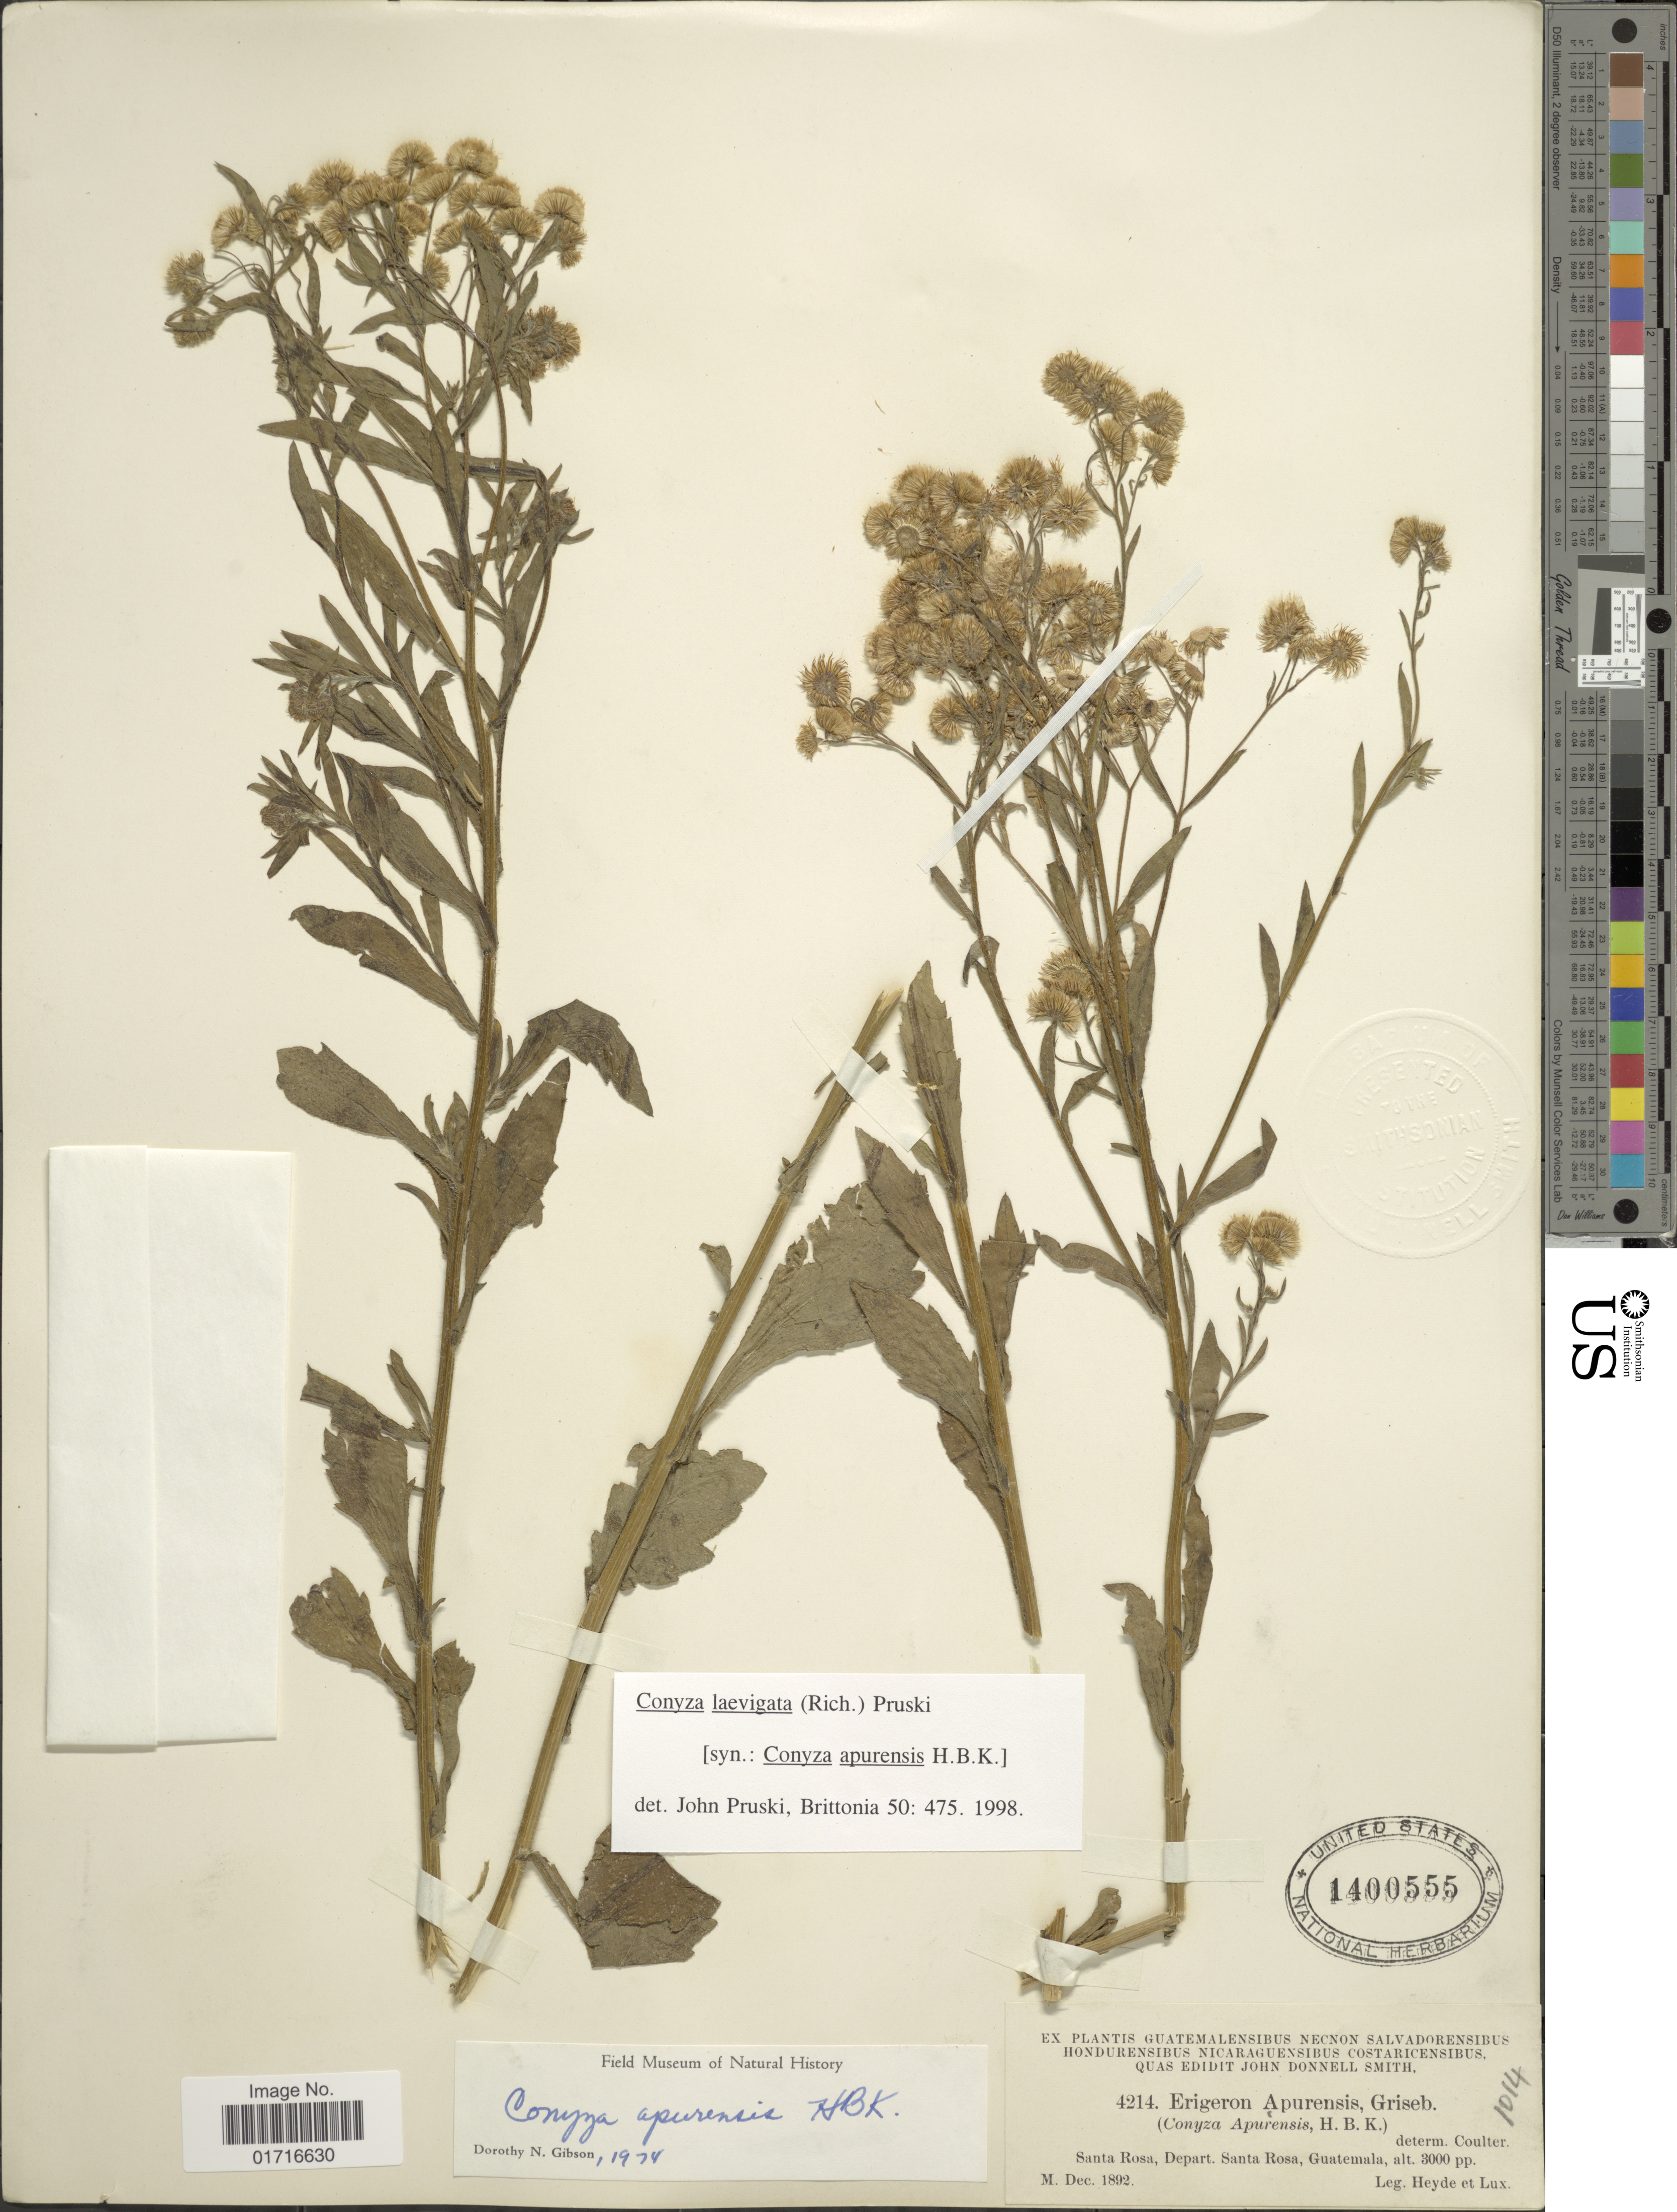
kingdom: Plantae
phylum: Tracheophyta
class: Magnoliopsida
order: Asterales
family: Asteraceae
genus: Conyza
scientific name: Conyza laevigata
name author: (Rich.) Pruski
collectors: Heyde & Lux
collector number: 4214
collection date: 1892-12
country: Guatemala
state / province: Santa Rosa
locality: Santa Rosa, Depart. Santa Rosa, Guatemala.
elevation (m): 914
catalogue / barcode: US 1400555